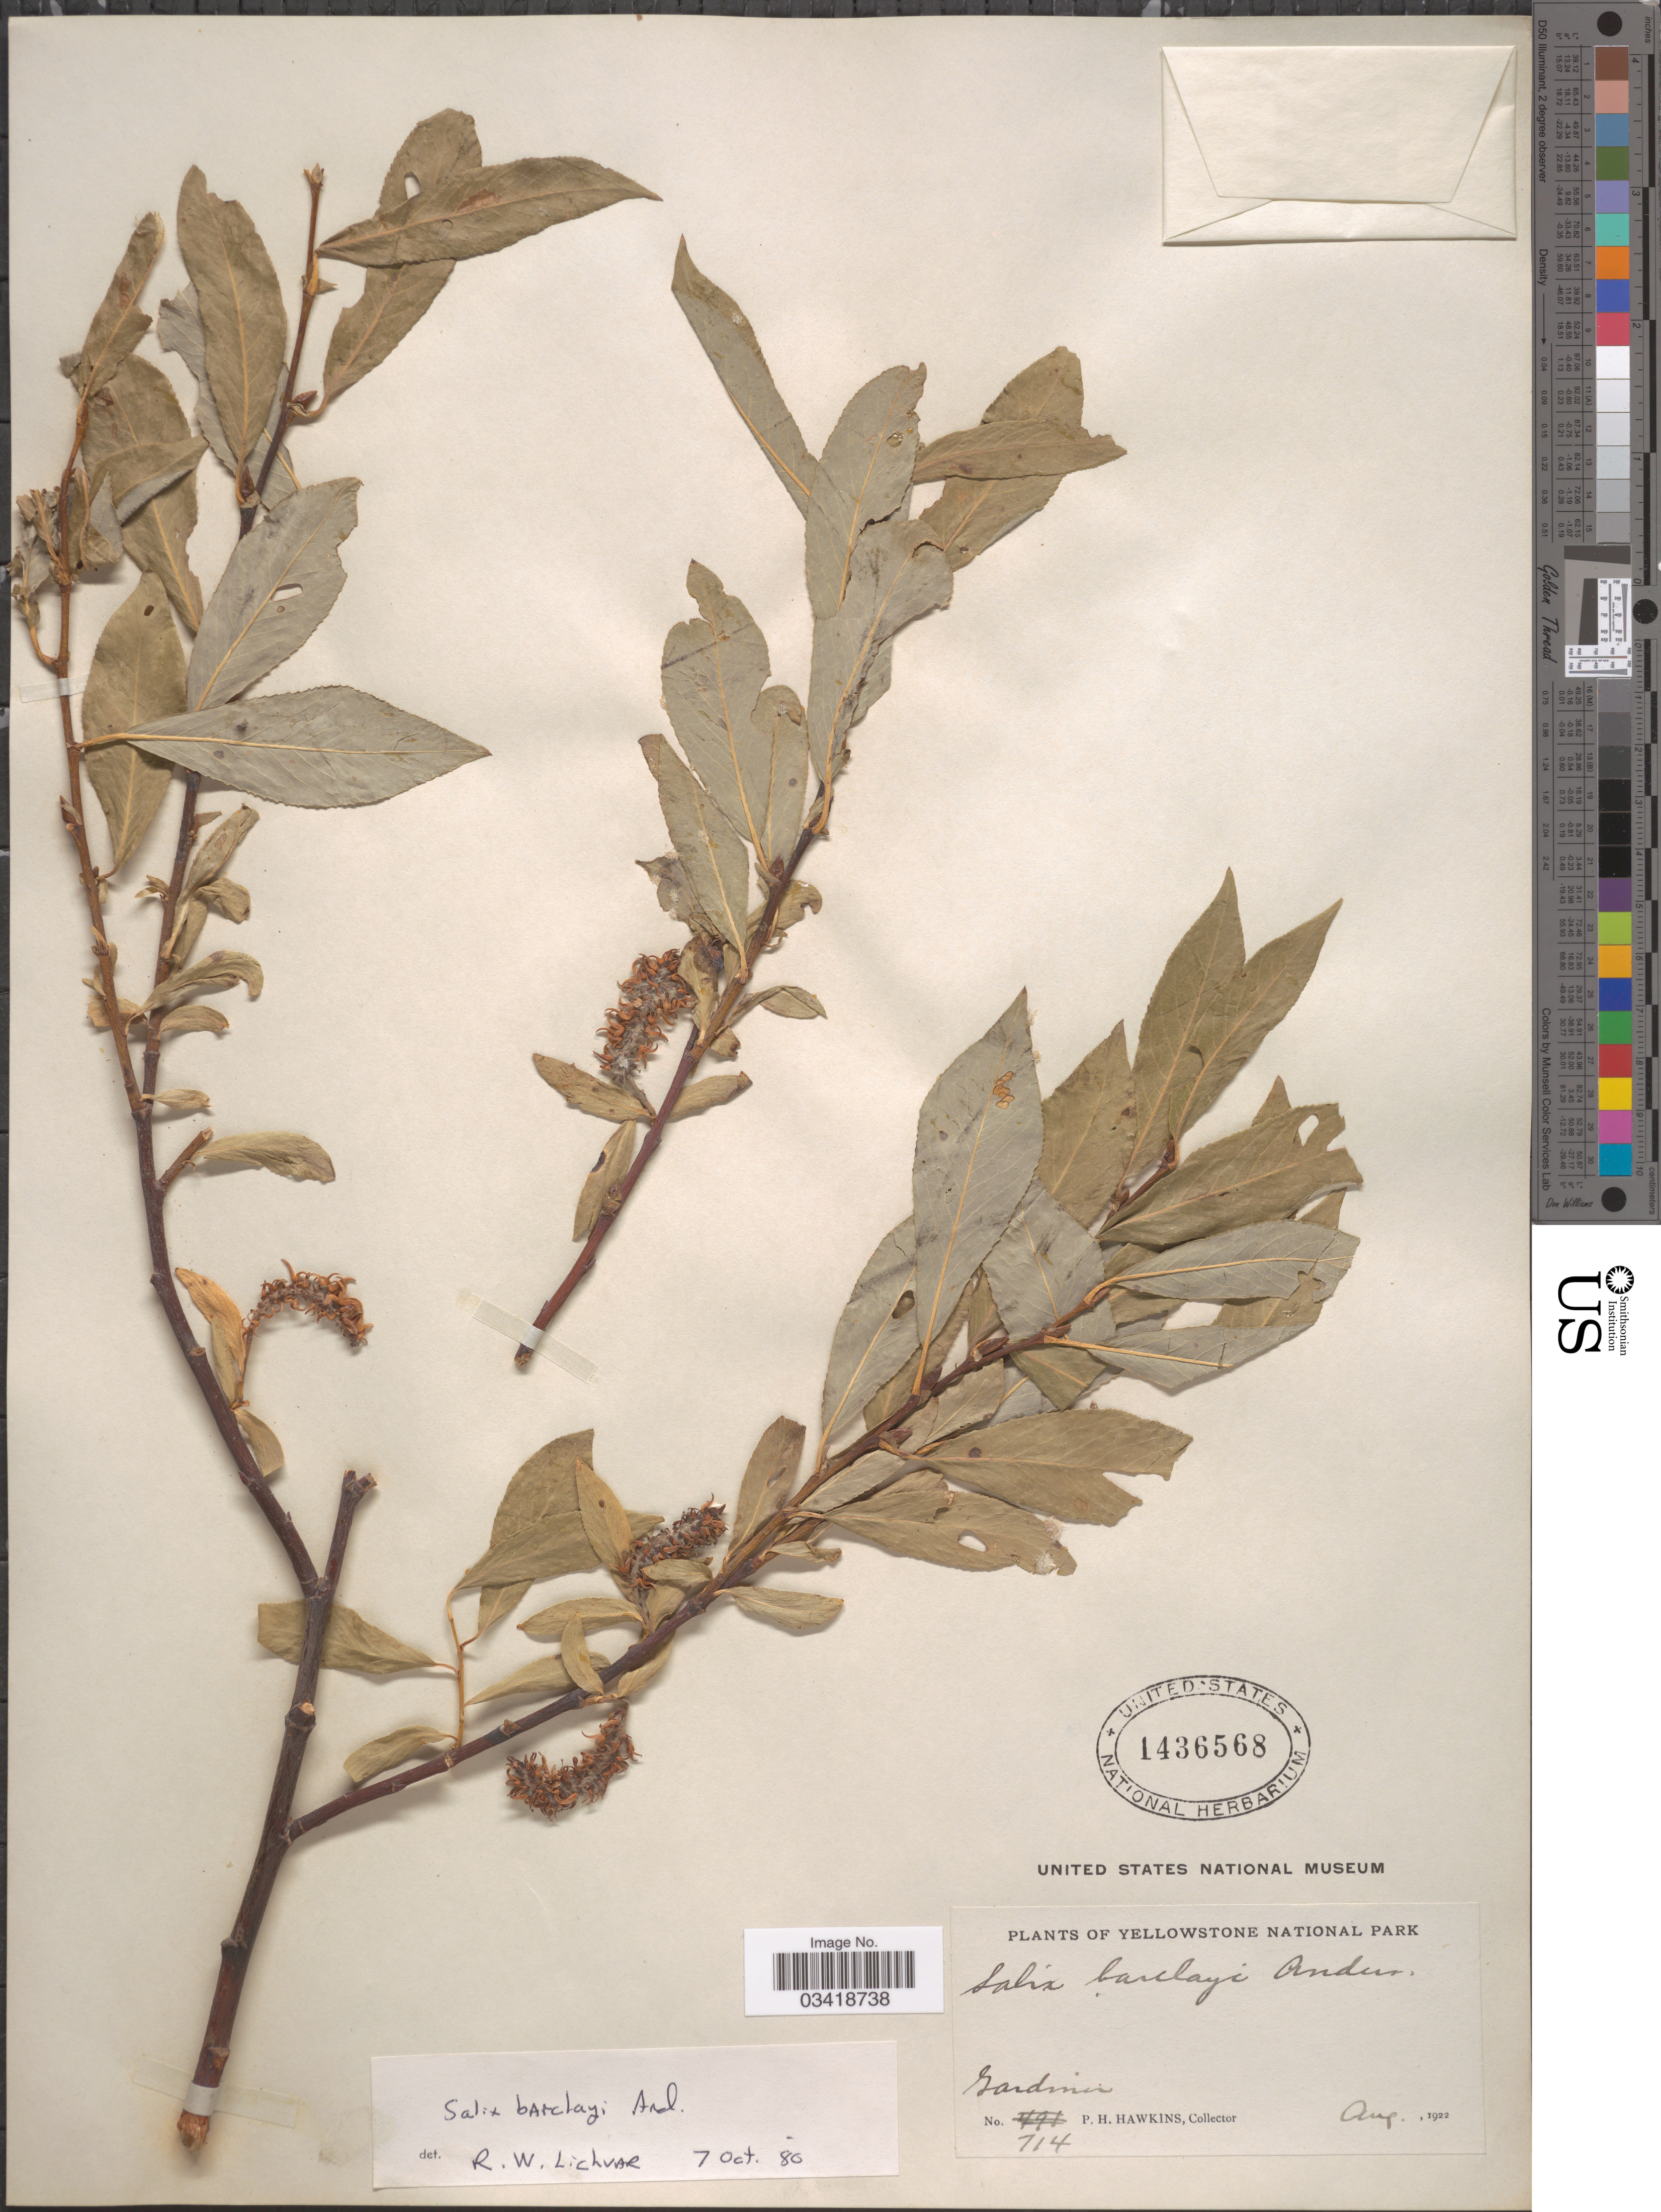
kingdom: Plantae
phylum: Tracheophyta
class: Magnoliopsida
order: Malpighiales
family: Salicaceae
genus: Salix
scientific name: Salix barclayi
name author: Andersson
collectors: P. Hawkins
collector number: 714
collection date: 1922-08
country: United States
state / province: Montana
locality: Yellowstone National Park. Gardiner.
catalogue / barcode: US 1436568